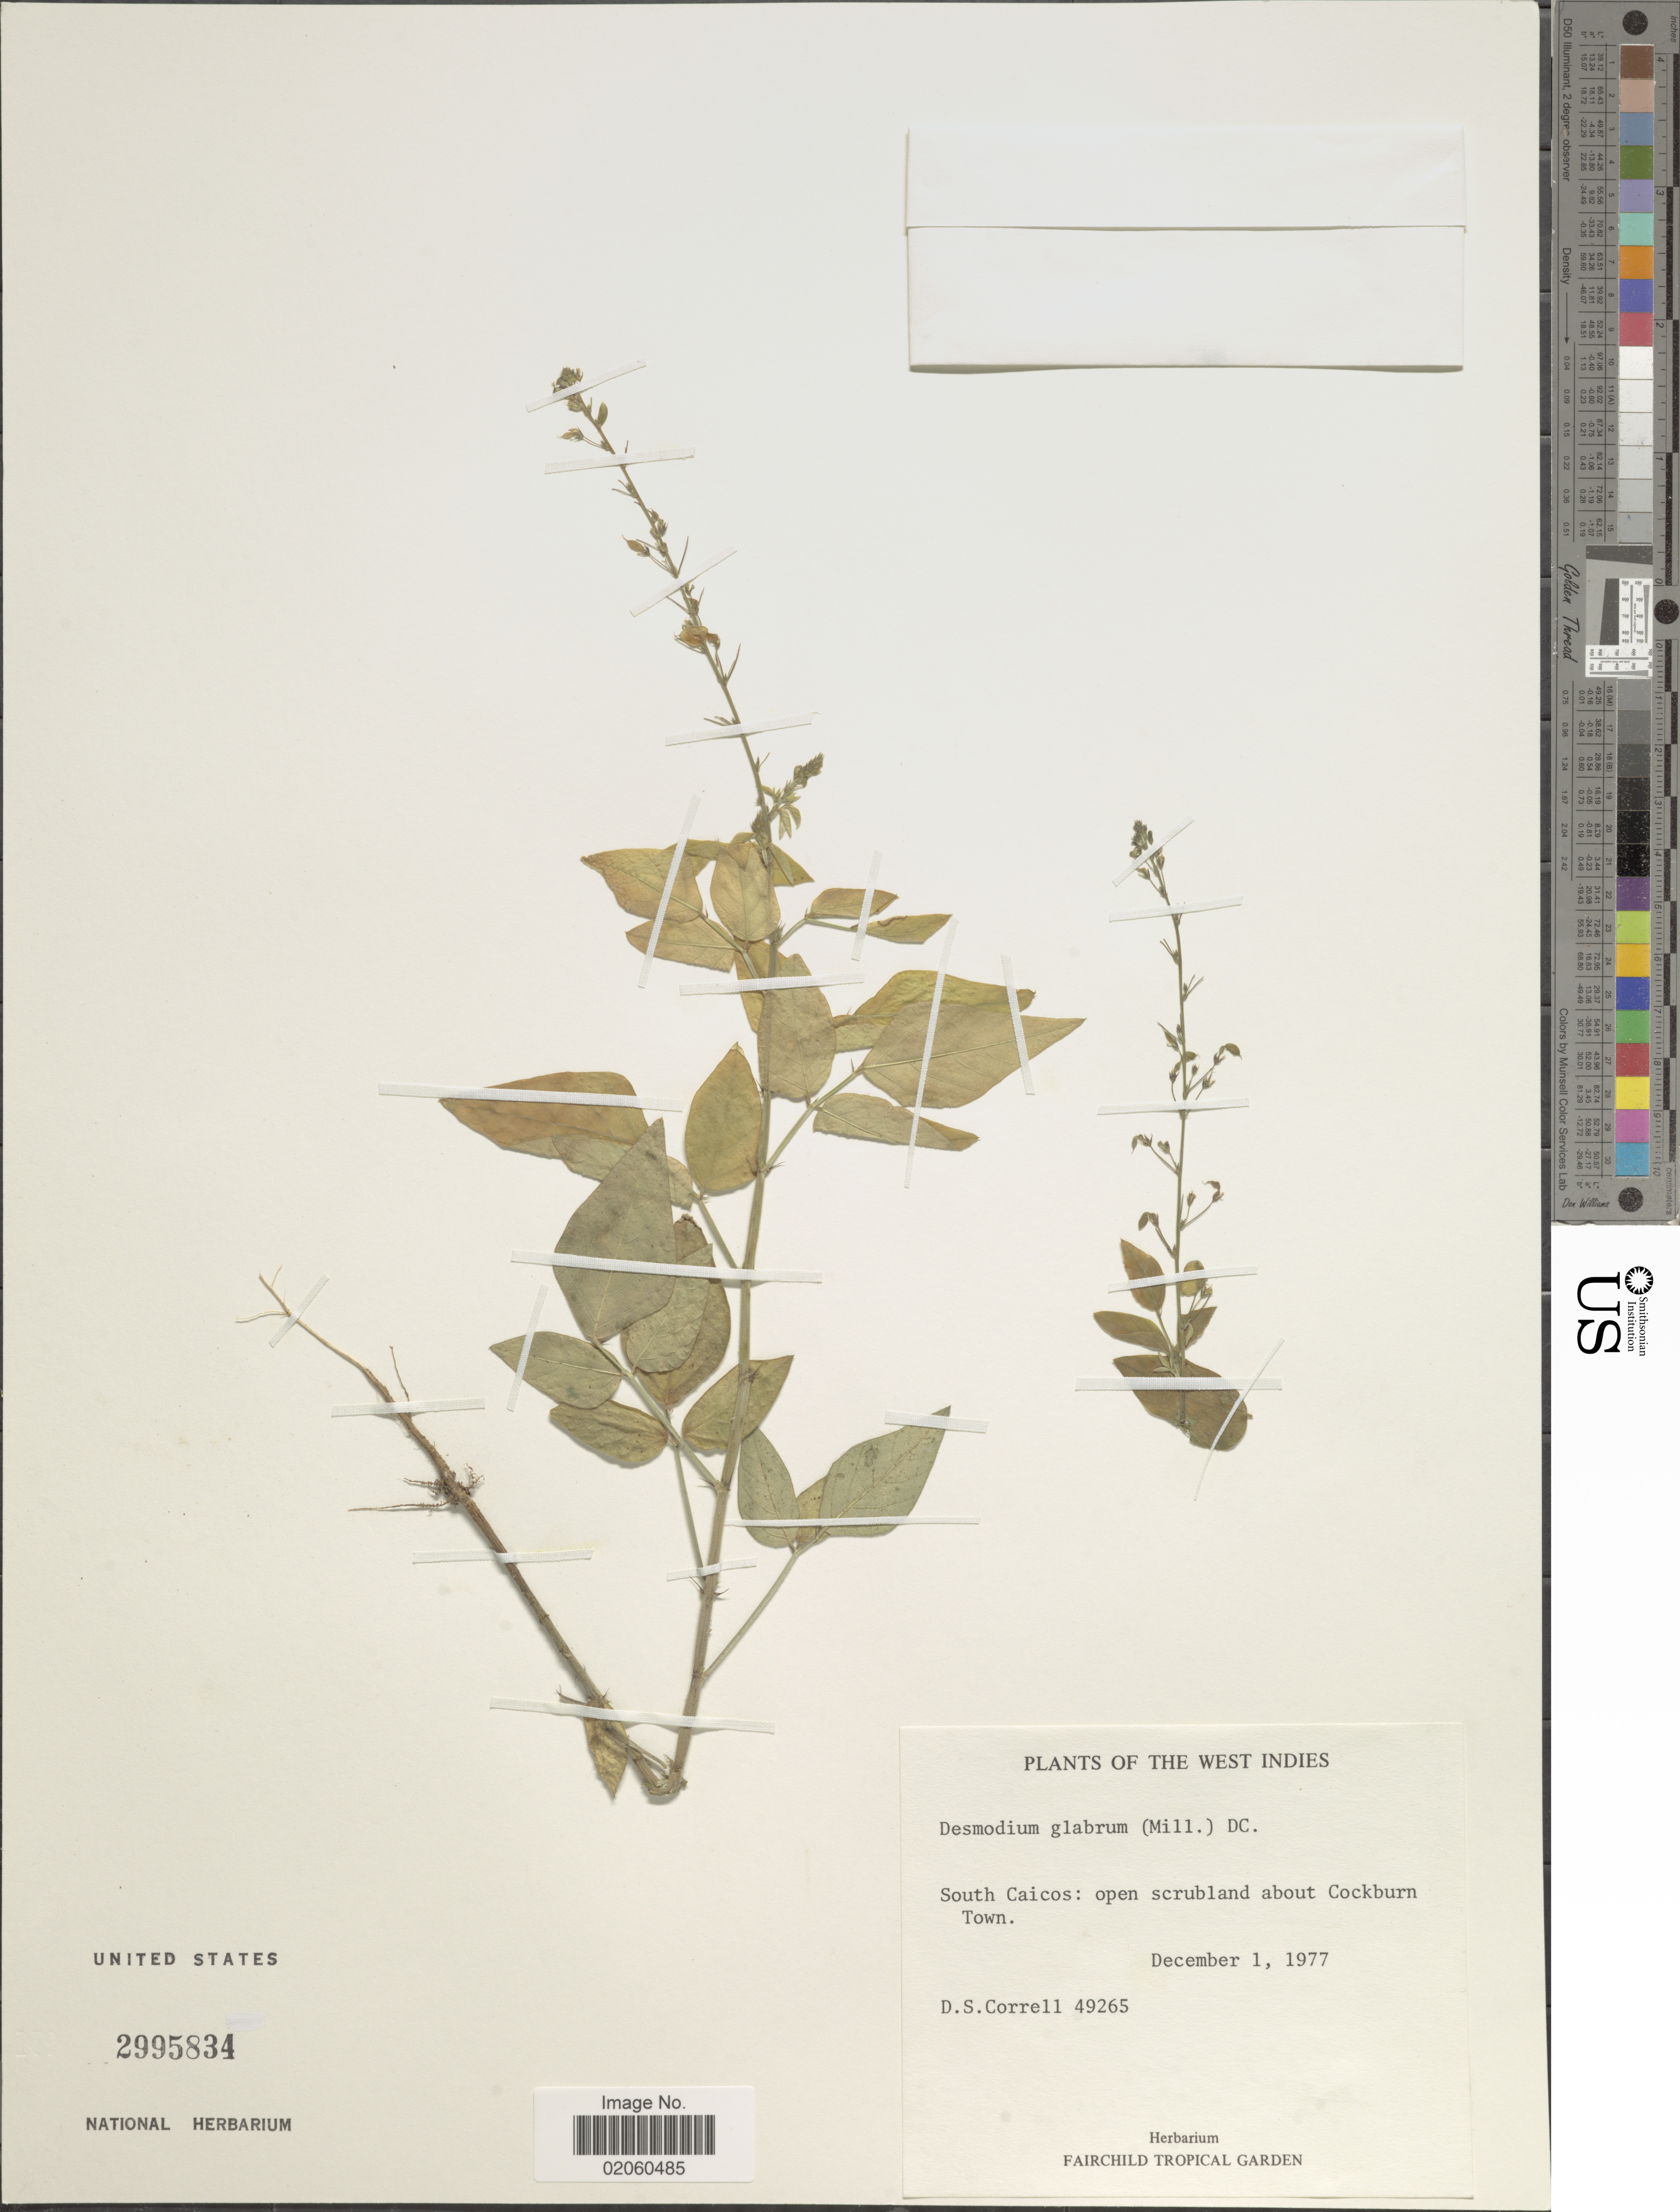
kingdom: Plantae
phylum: Tracheophyta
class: Magnoliopsida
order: Fabales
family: Fabaceae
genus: Desmodium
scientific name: Desmodium glabrum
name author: (Mill.) DC.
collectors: D. S. Correll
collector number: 49265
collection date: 1977-12-01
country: Turks and Caicos Islands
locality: South Caicos: open scrubland about Cockburn Town, The West Indies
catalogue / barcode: US 2995834